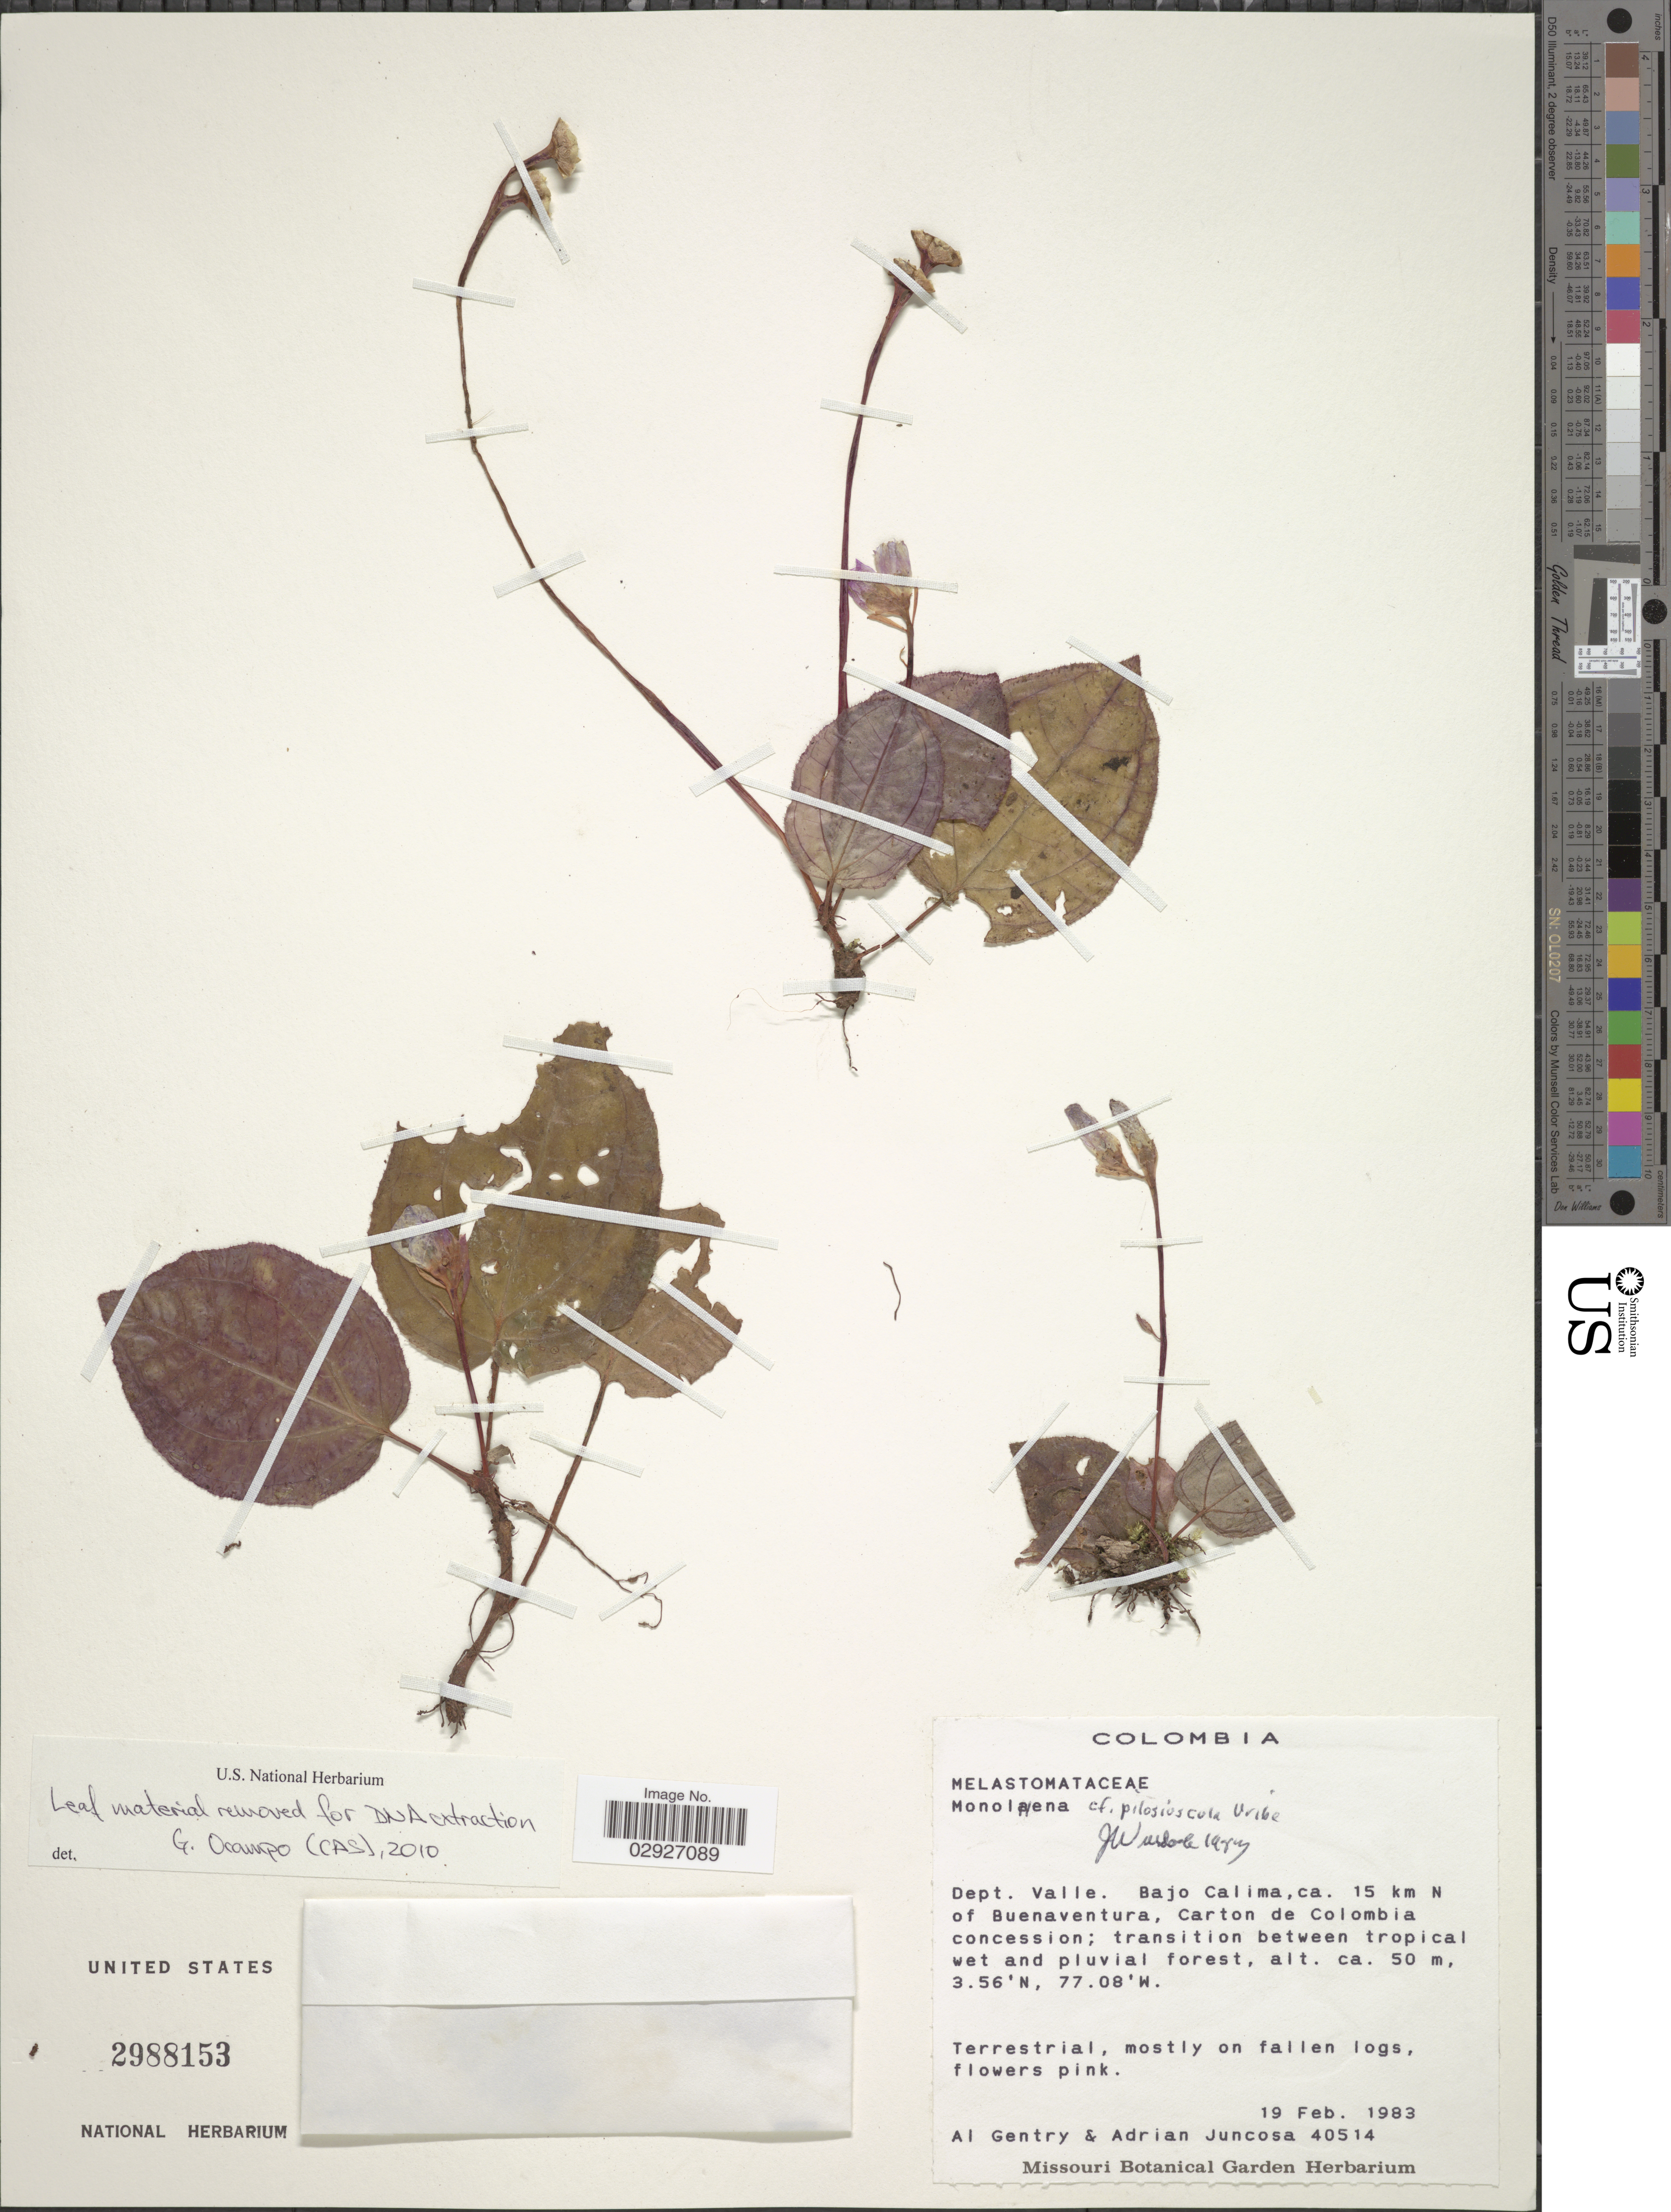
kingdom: Plantae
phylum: Tracheophyta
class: Magnoliopsida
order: Myrtales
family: Melastomataceae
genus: Monolena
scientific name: Monolena pilosiuscula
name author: L. Uribe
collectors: A. H. Gentry & A. Juncosa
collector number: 40514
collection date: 1983-02-19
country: Colombia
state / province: Valle del Cauca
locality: Dept. Valle, Bajo Calima, ca. 15 km N of Buenaventura, Carton de Colombia concession, transition between tropical wet and pluvial forest.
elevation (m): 50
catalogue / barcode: US 2988153